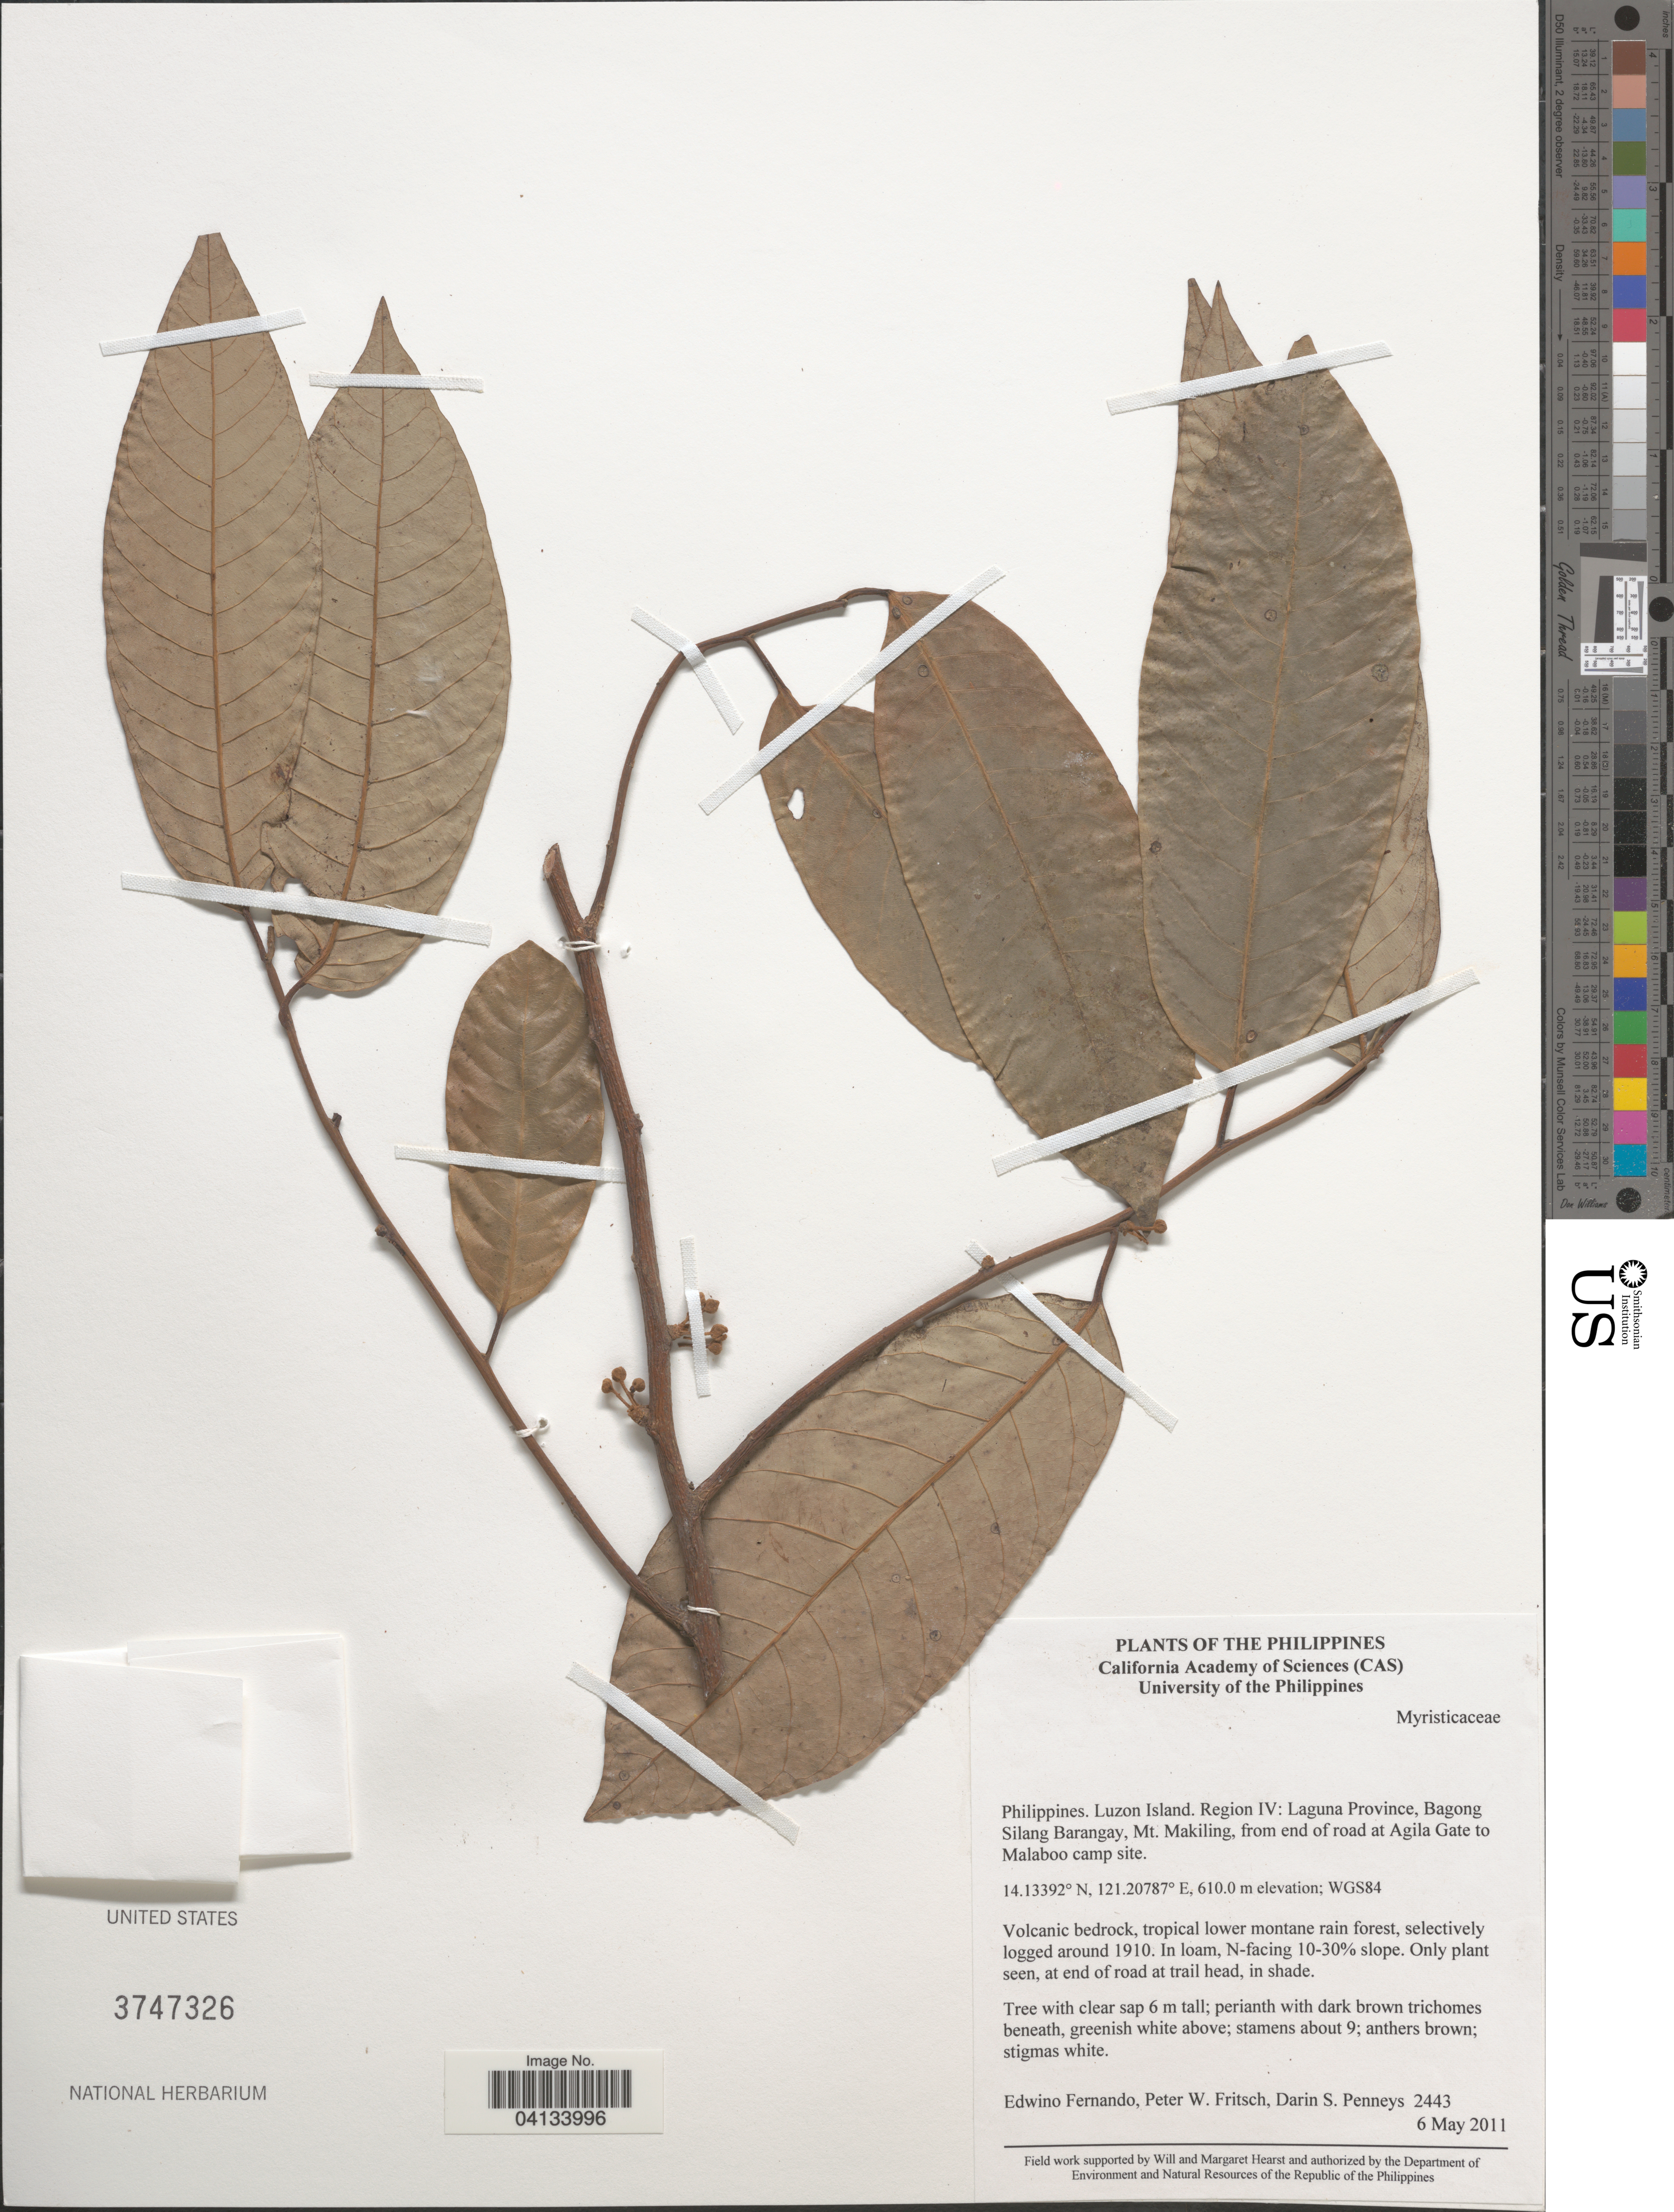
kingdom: Plantae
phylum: Tracheophyta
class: Magnoliopsida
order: Magnoliales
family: Myristicaceae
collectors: E. S. Fernando, P. W. Fritsch & D. S. Penneys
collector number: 2443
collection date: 2011-05-06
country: Philippines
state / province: Calabarzon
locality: Luzon Island. Region IV: Laguna Province, Bagong Silang Barangay, Mt. Makiling, from end of road at Agila Gate to Malaboo camp site. WGS84. N-facing 10-30% slope.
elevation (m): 610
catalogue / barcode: US 3747326